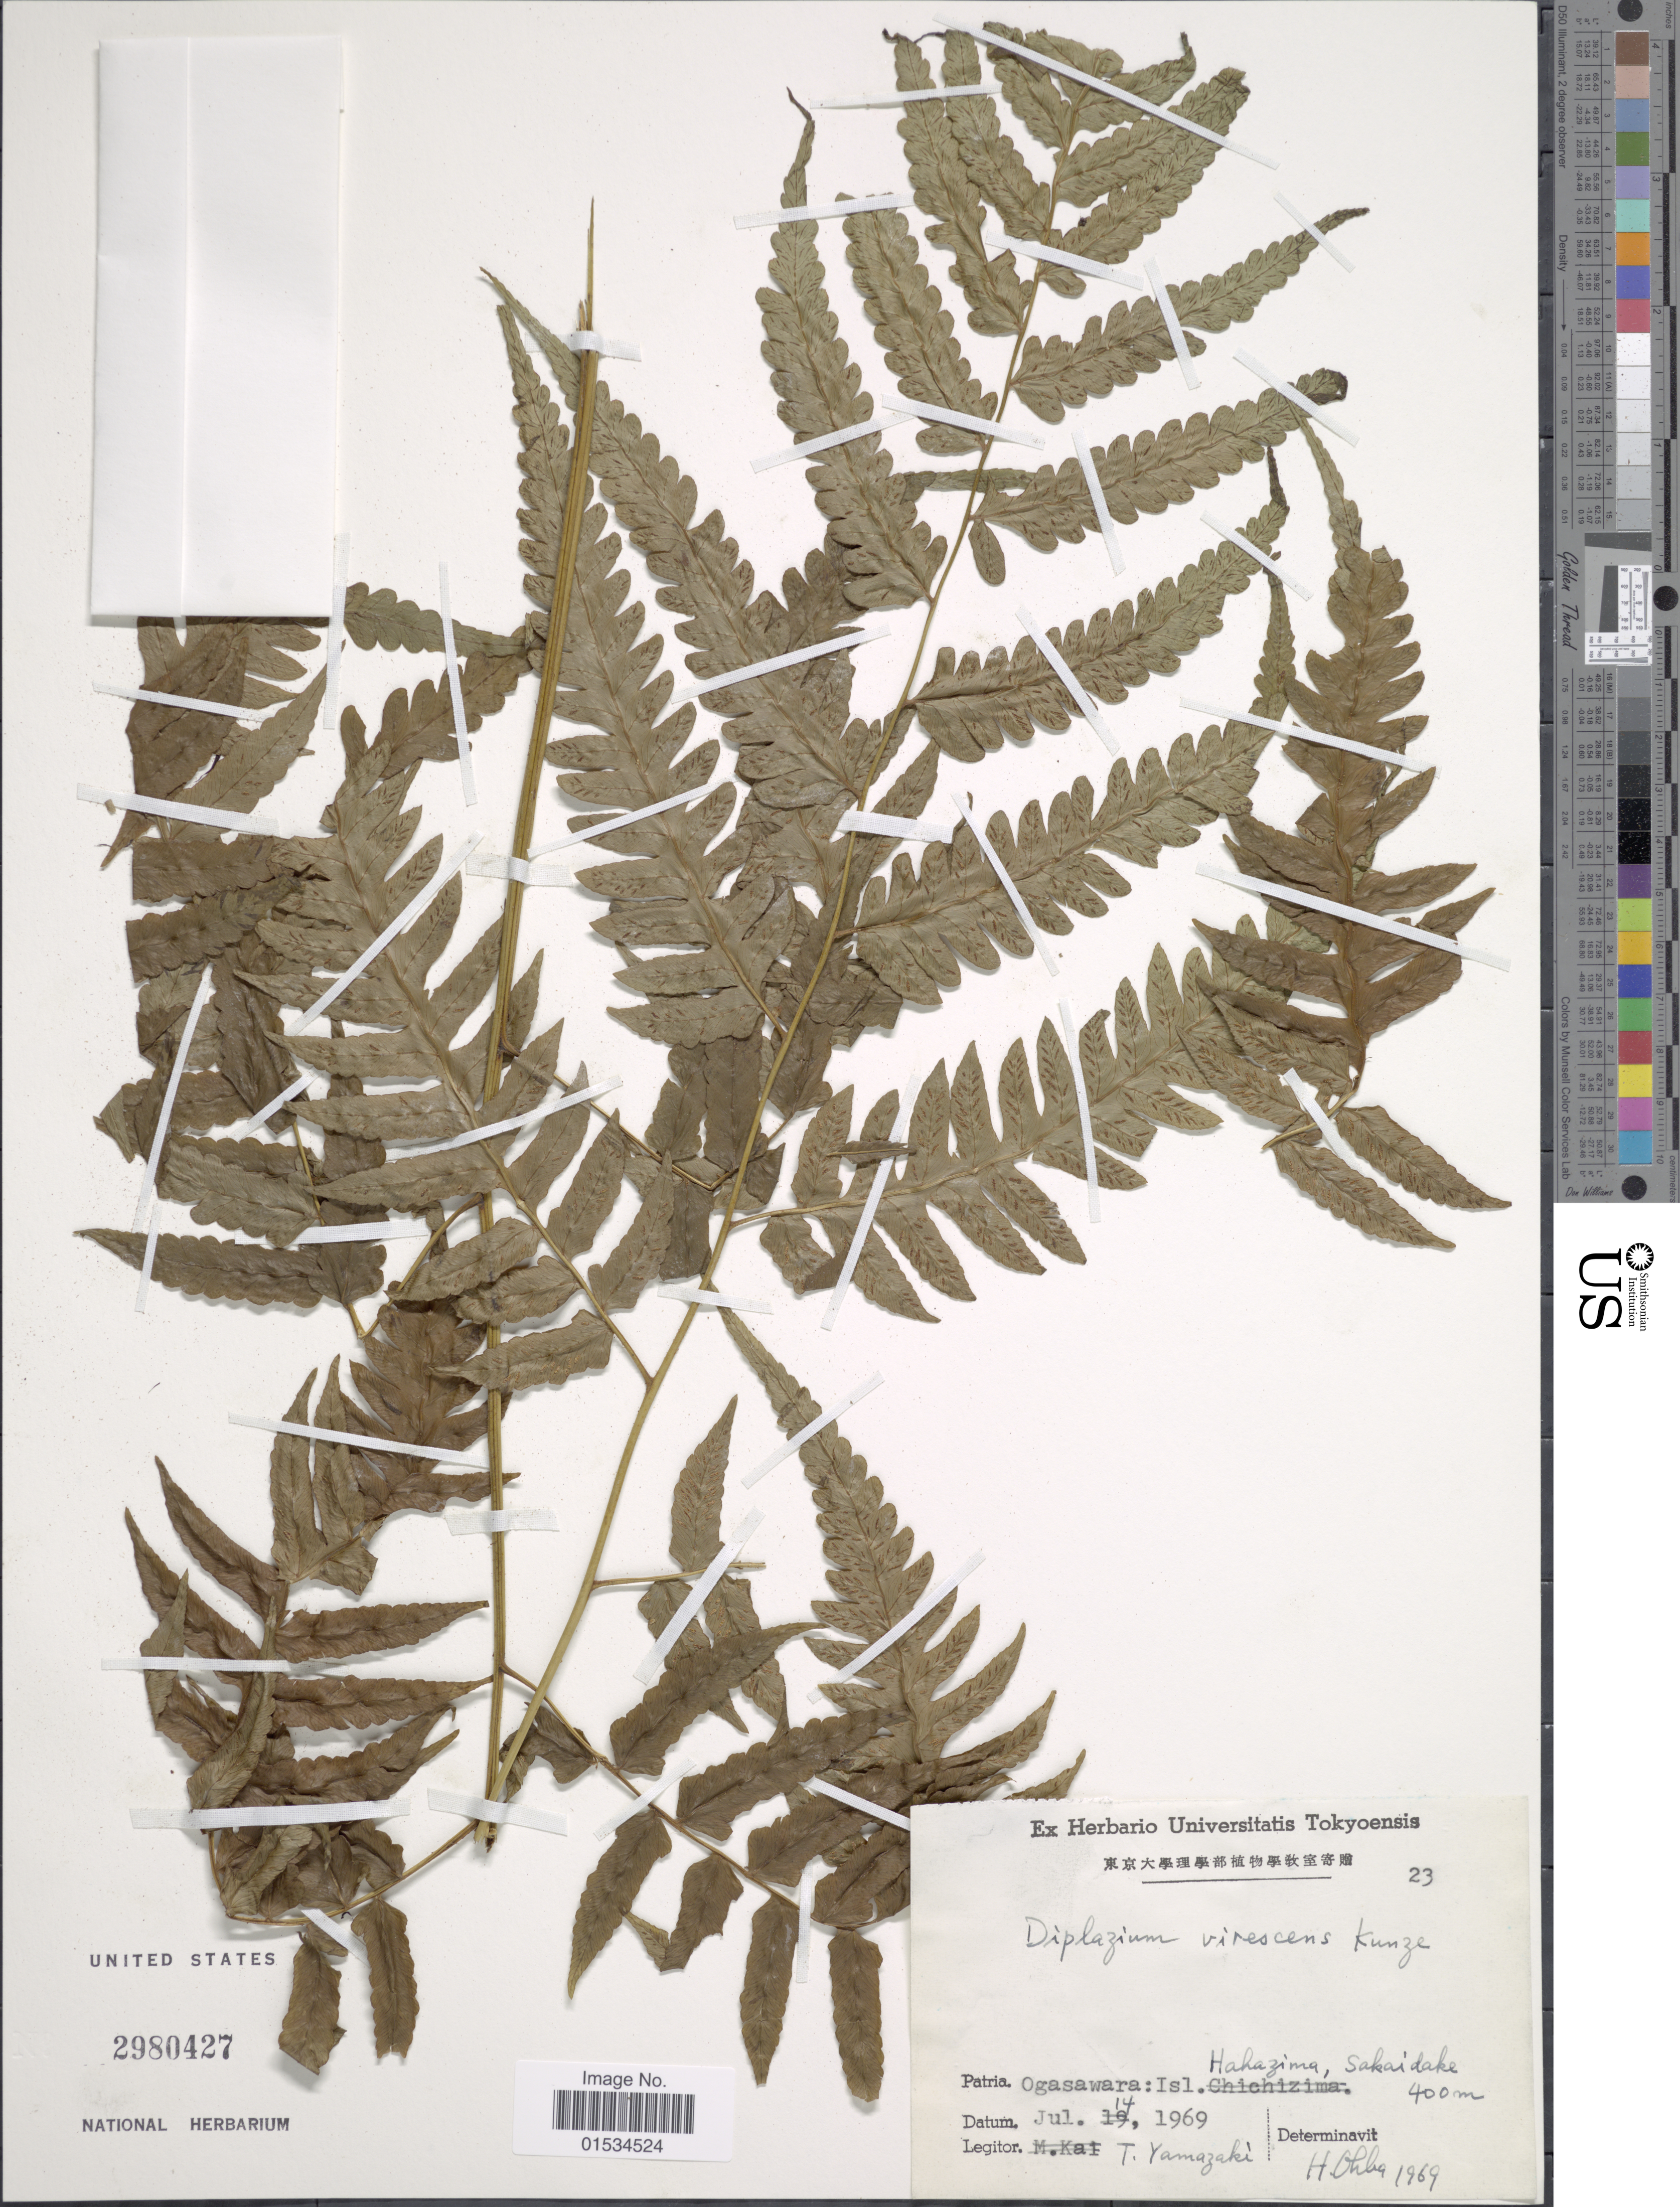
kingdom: Plantae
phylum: Tracheophyta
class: Polypodiopsida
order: Polypodiales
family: Athyriaceae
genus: Diplazium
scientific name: Diplazium virescens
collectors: T. Yamazaki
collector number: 23?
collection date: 1969-07-14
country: Japan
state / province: Tokyo, Federal City of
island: Bonin Is.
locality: Ogasawara; Isl. Hahazima, Sakaidake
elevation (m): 400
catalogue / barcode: US 2980427